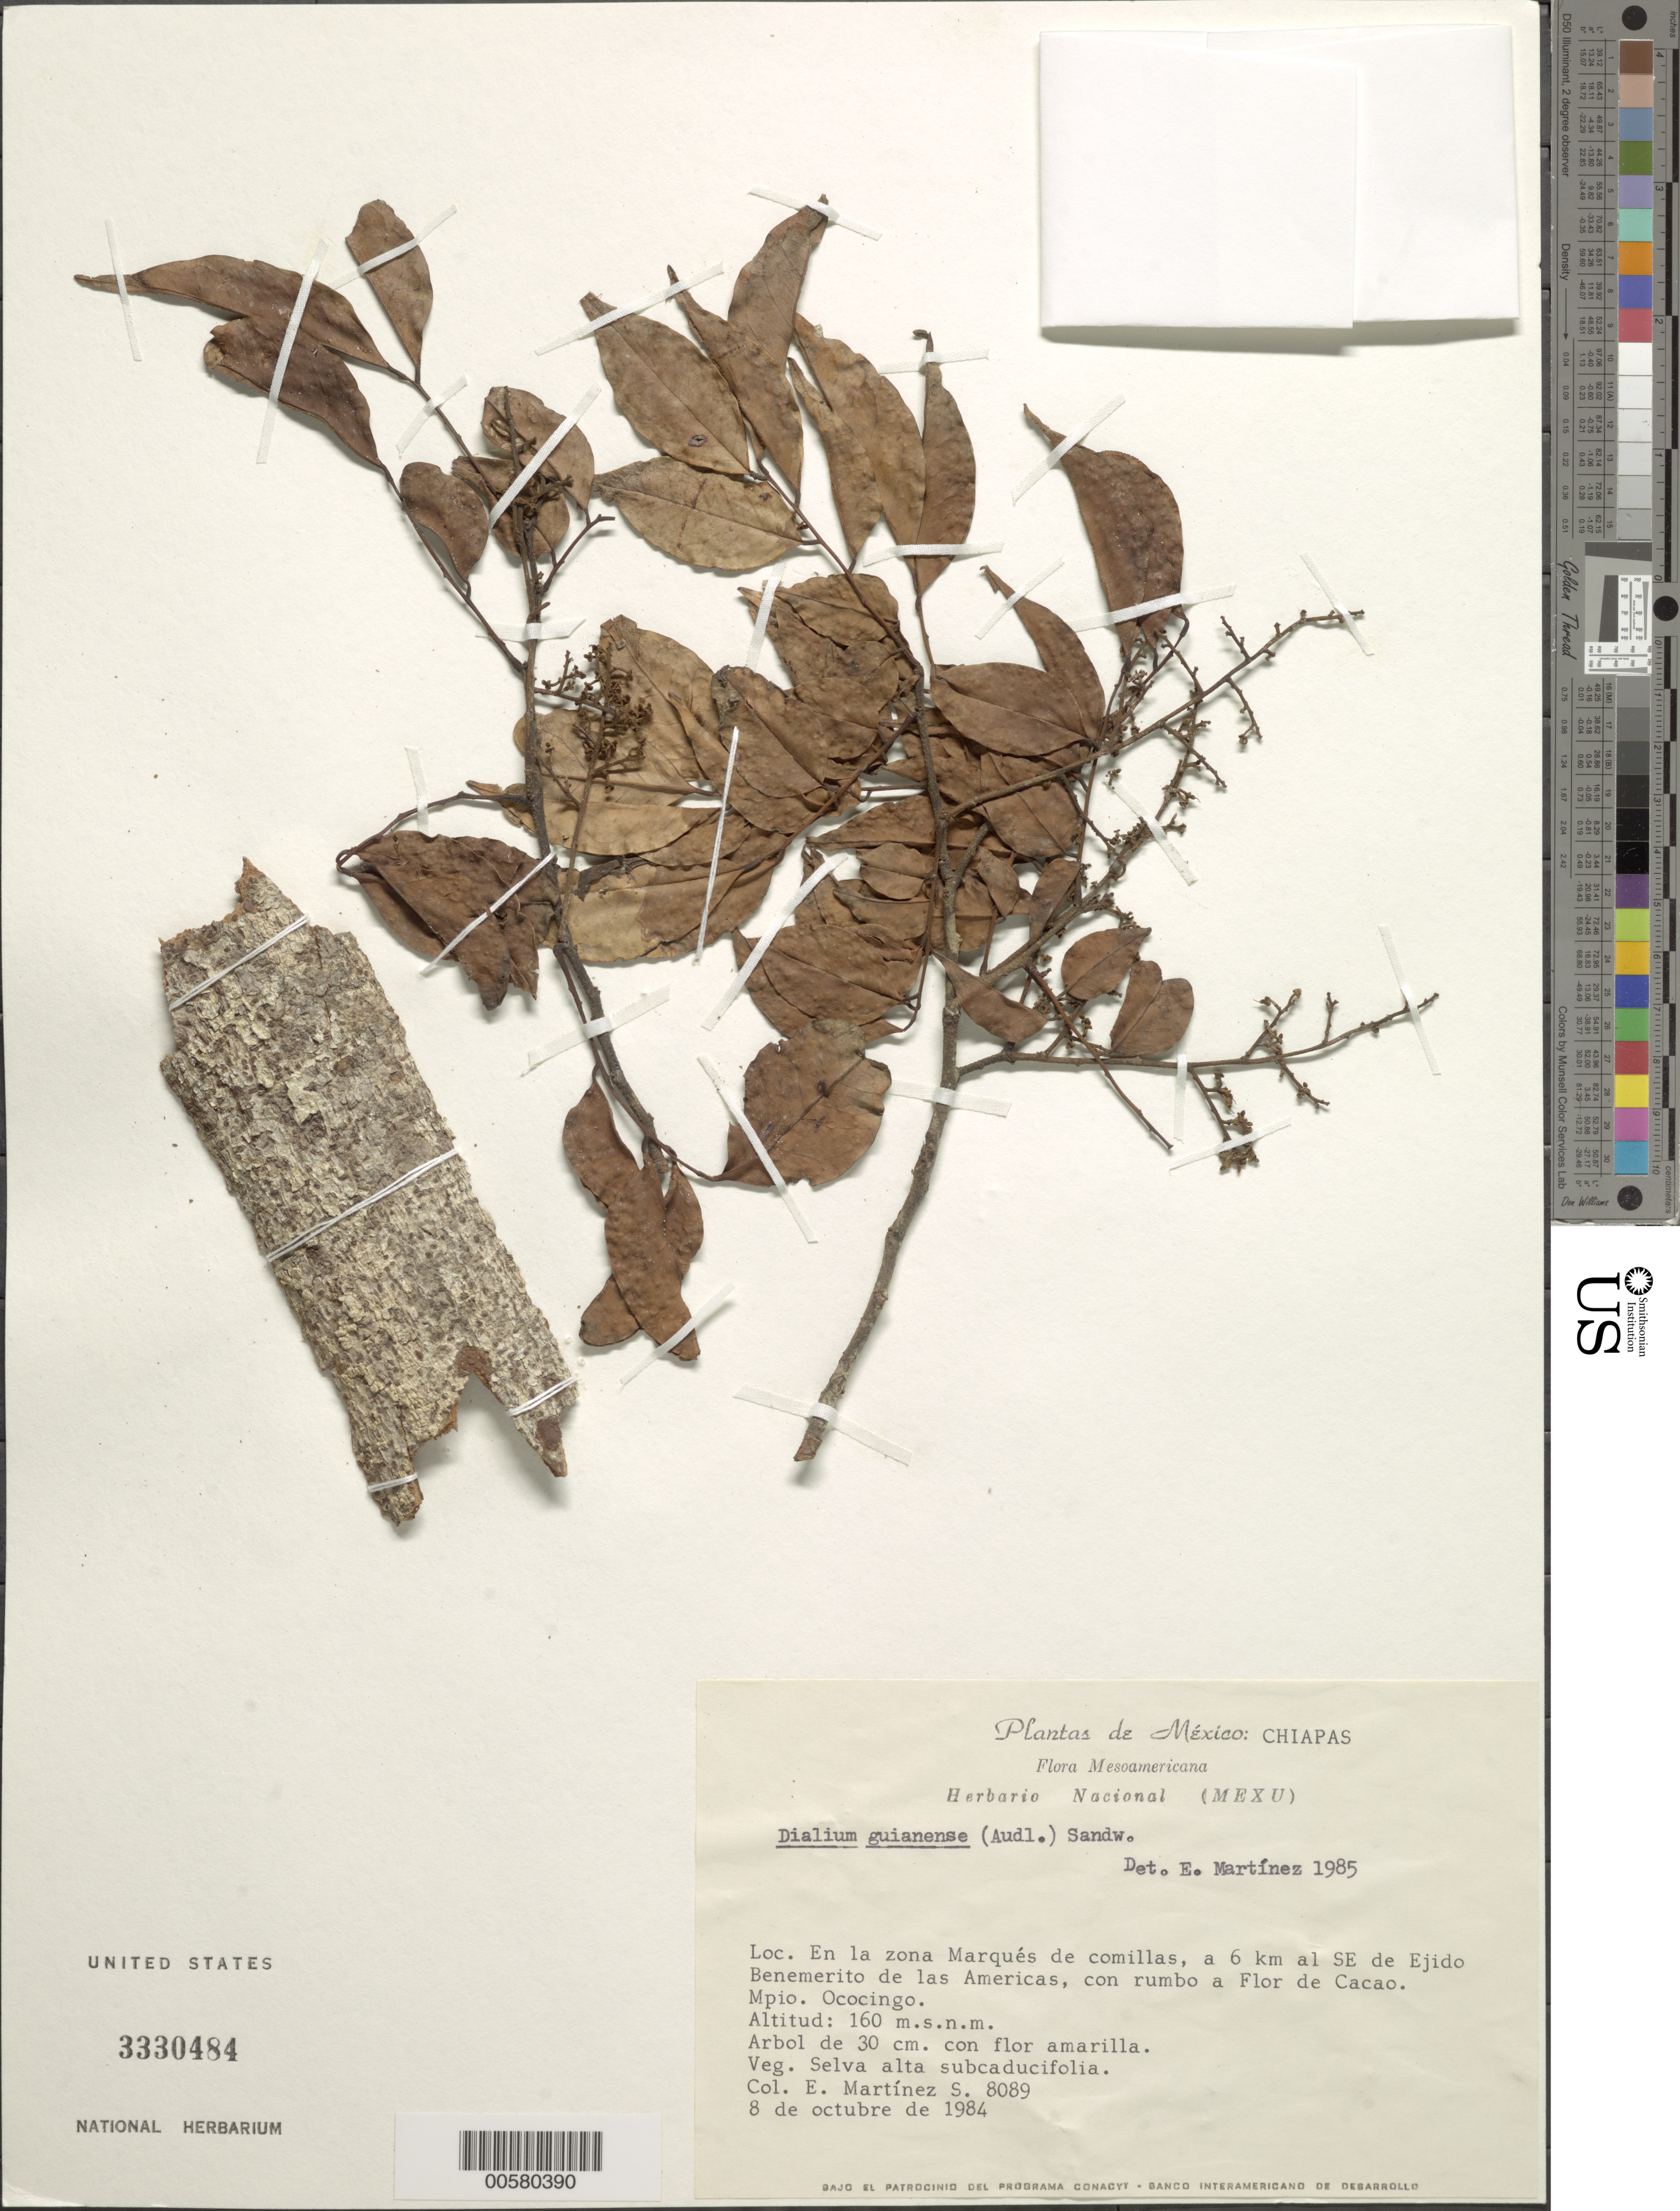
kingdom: Plantae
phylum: Tracheophyta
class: Magnoliopsida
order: Fabales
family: Fabaceae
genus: Dialium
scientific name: Dialium guianense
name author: (Aubl.) Sandwith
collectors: E. Martínez Soto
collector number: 8089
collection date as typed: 14 Aug 1984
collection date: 1984-08-14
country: Mexico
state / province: Chiapas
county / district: Ococingo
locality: Zona Marques de Comillas, SE of Ejido Benemerito de Las Americas, Flor de Cacao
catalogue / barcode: US 3330484